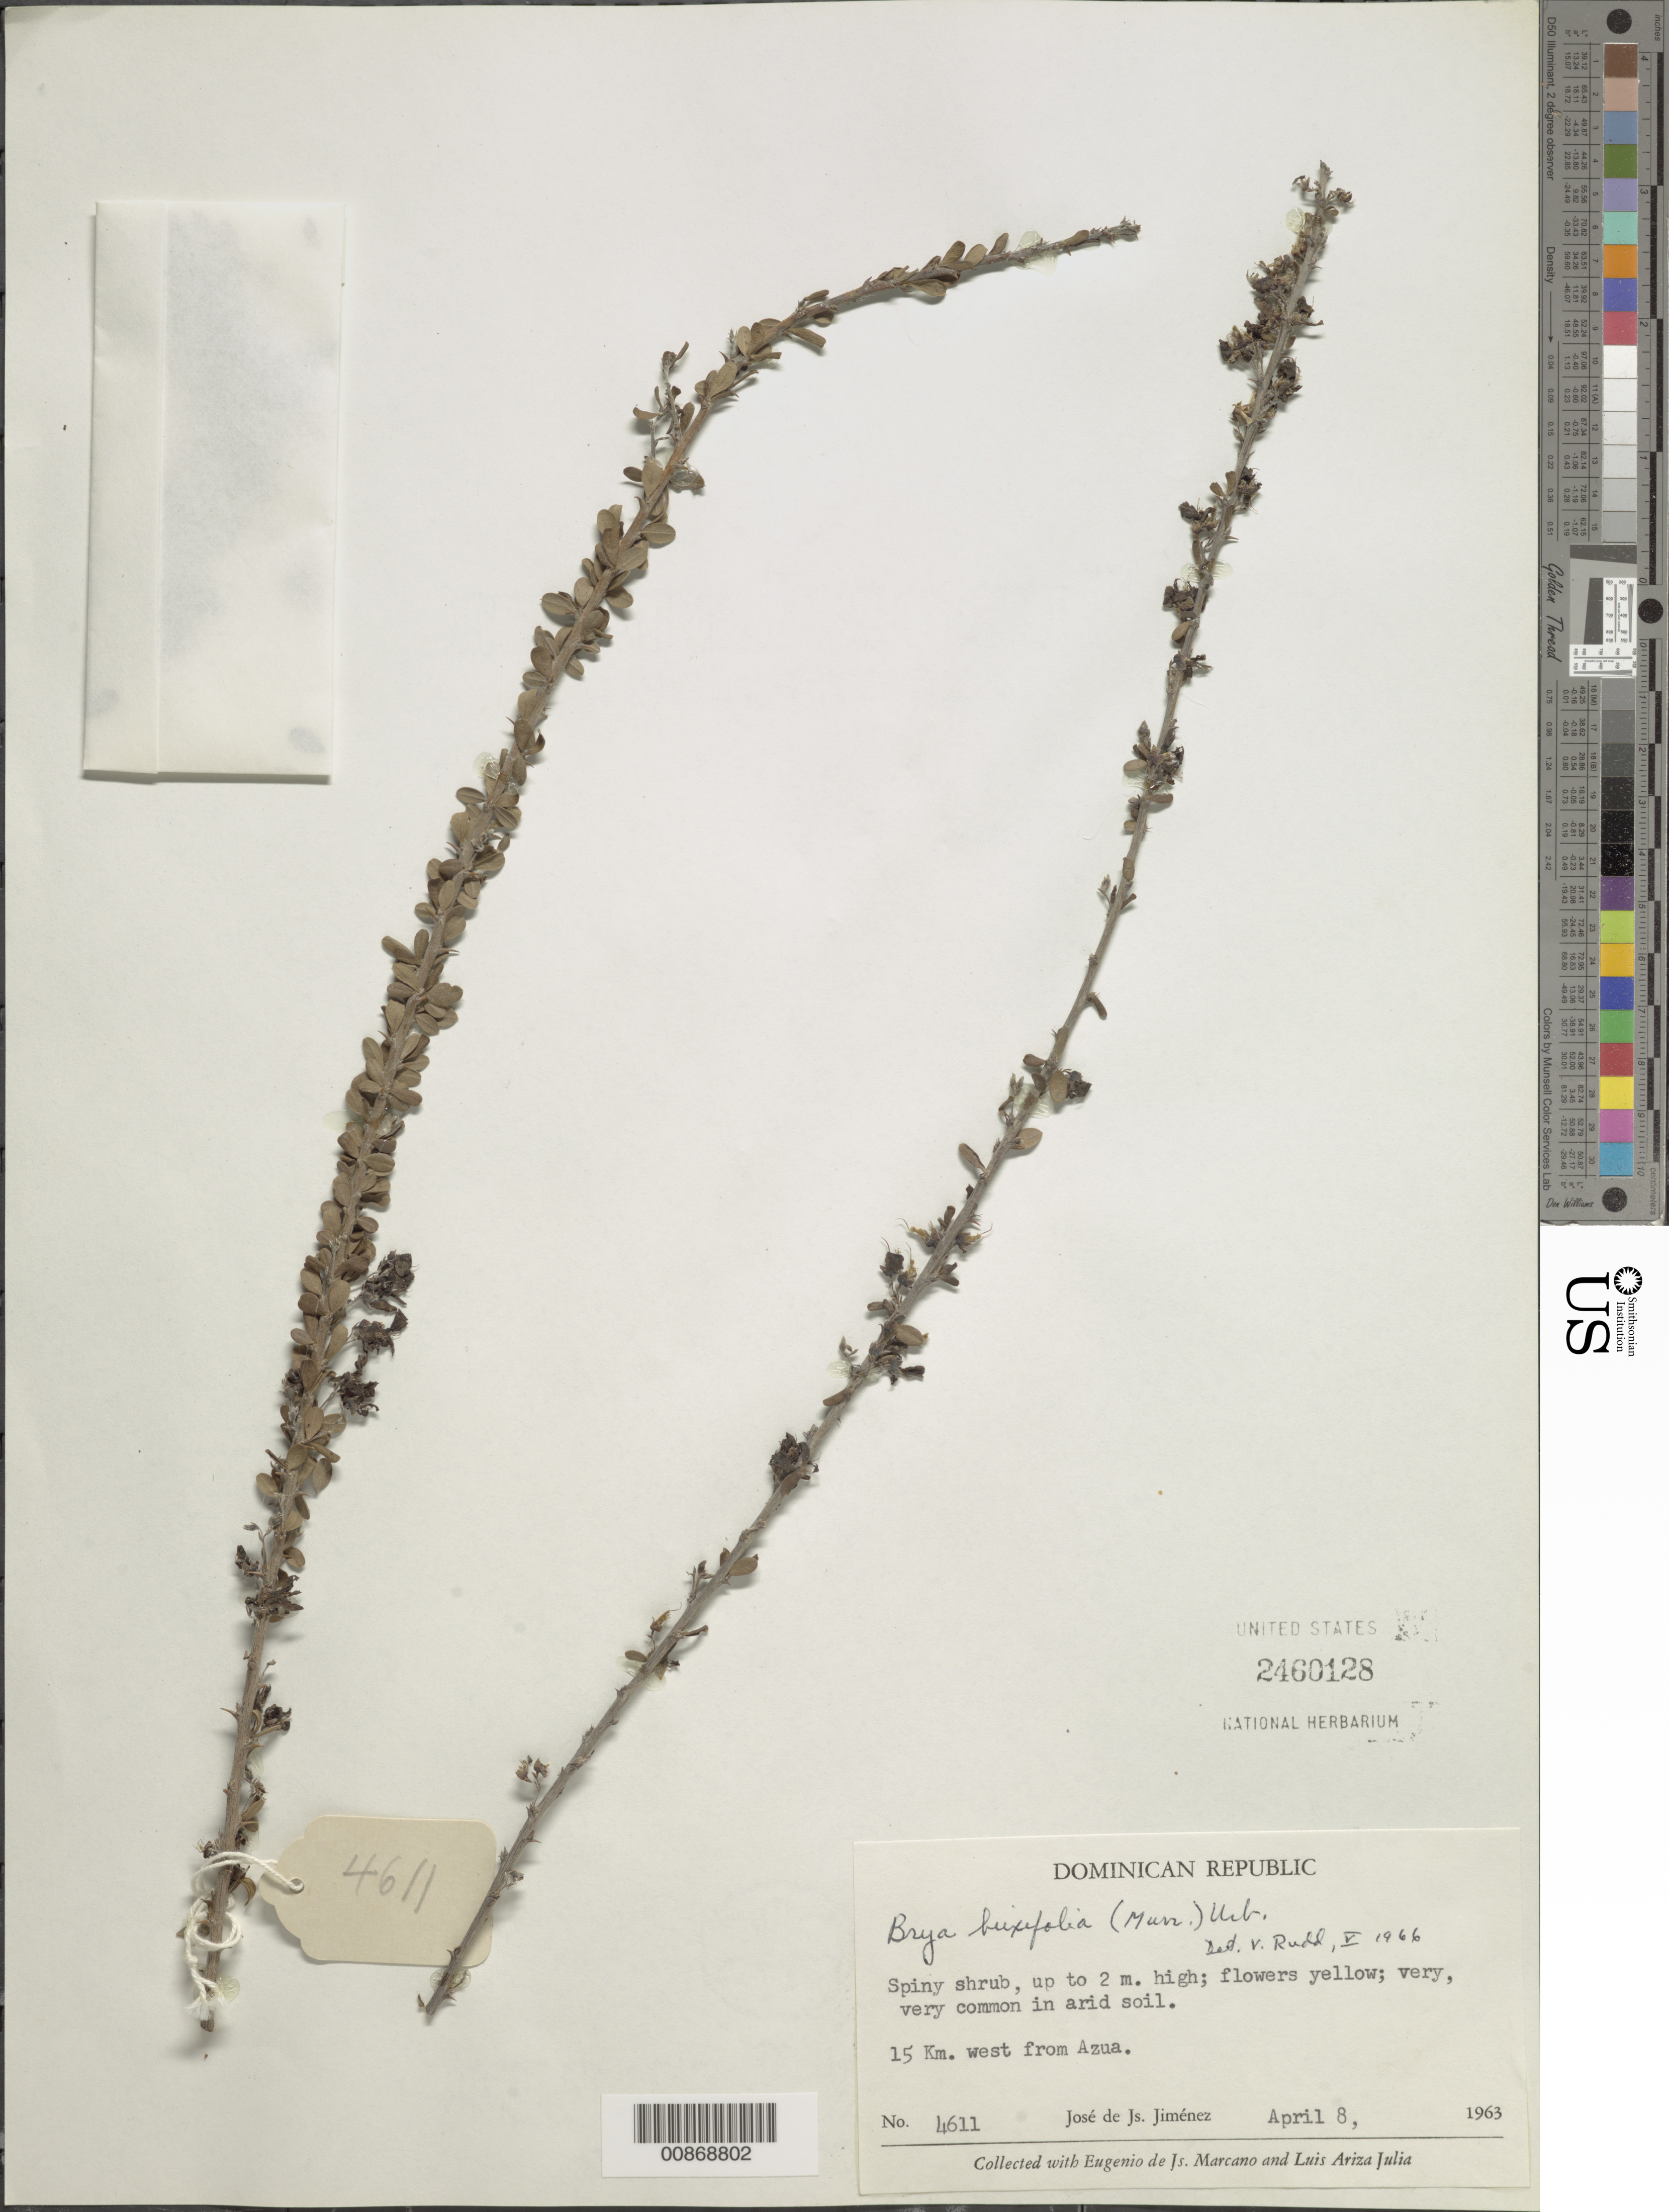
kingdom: Plantae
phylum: Tracheophyta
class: Magnoliopsida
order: Fabales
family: Fabaceae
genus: Brya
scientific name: Brya buxifolia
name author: (Murray) Urb.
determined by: Rudd, V. E.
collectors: J. J. Jiménez Almonte, E. J. Marcano F. & L. Ariza-Julia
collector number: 4611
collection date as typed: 08 Apr 1963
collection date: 1963-04-08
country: Dominican Republic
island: Hispaniola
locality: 15 km. west from Azua.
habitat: Very, very common in arid soil.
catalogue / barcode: US 2460128